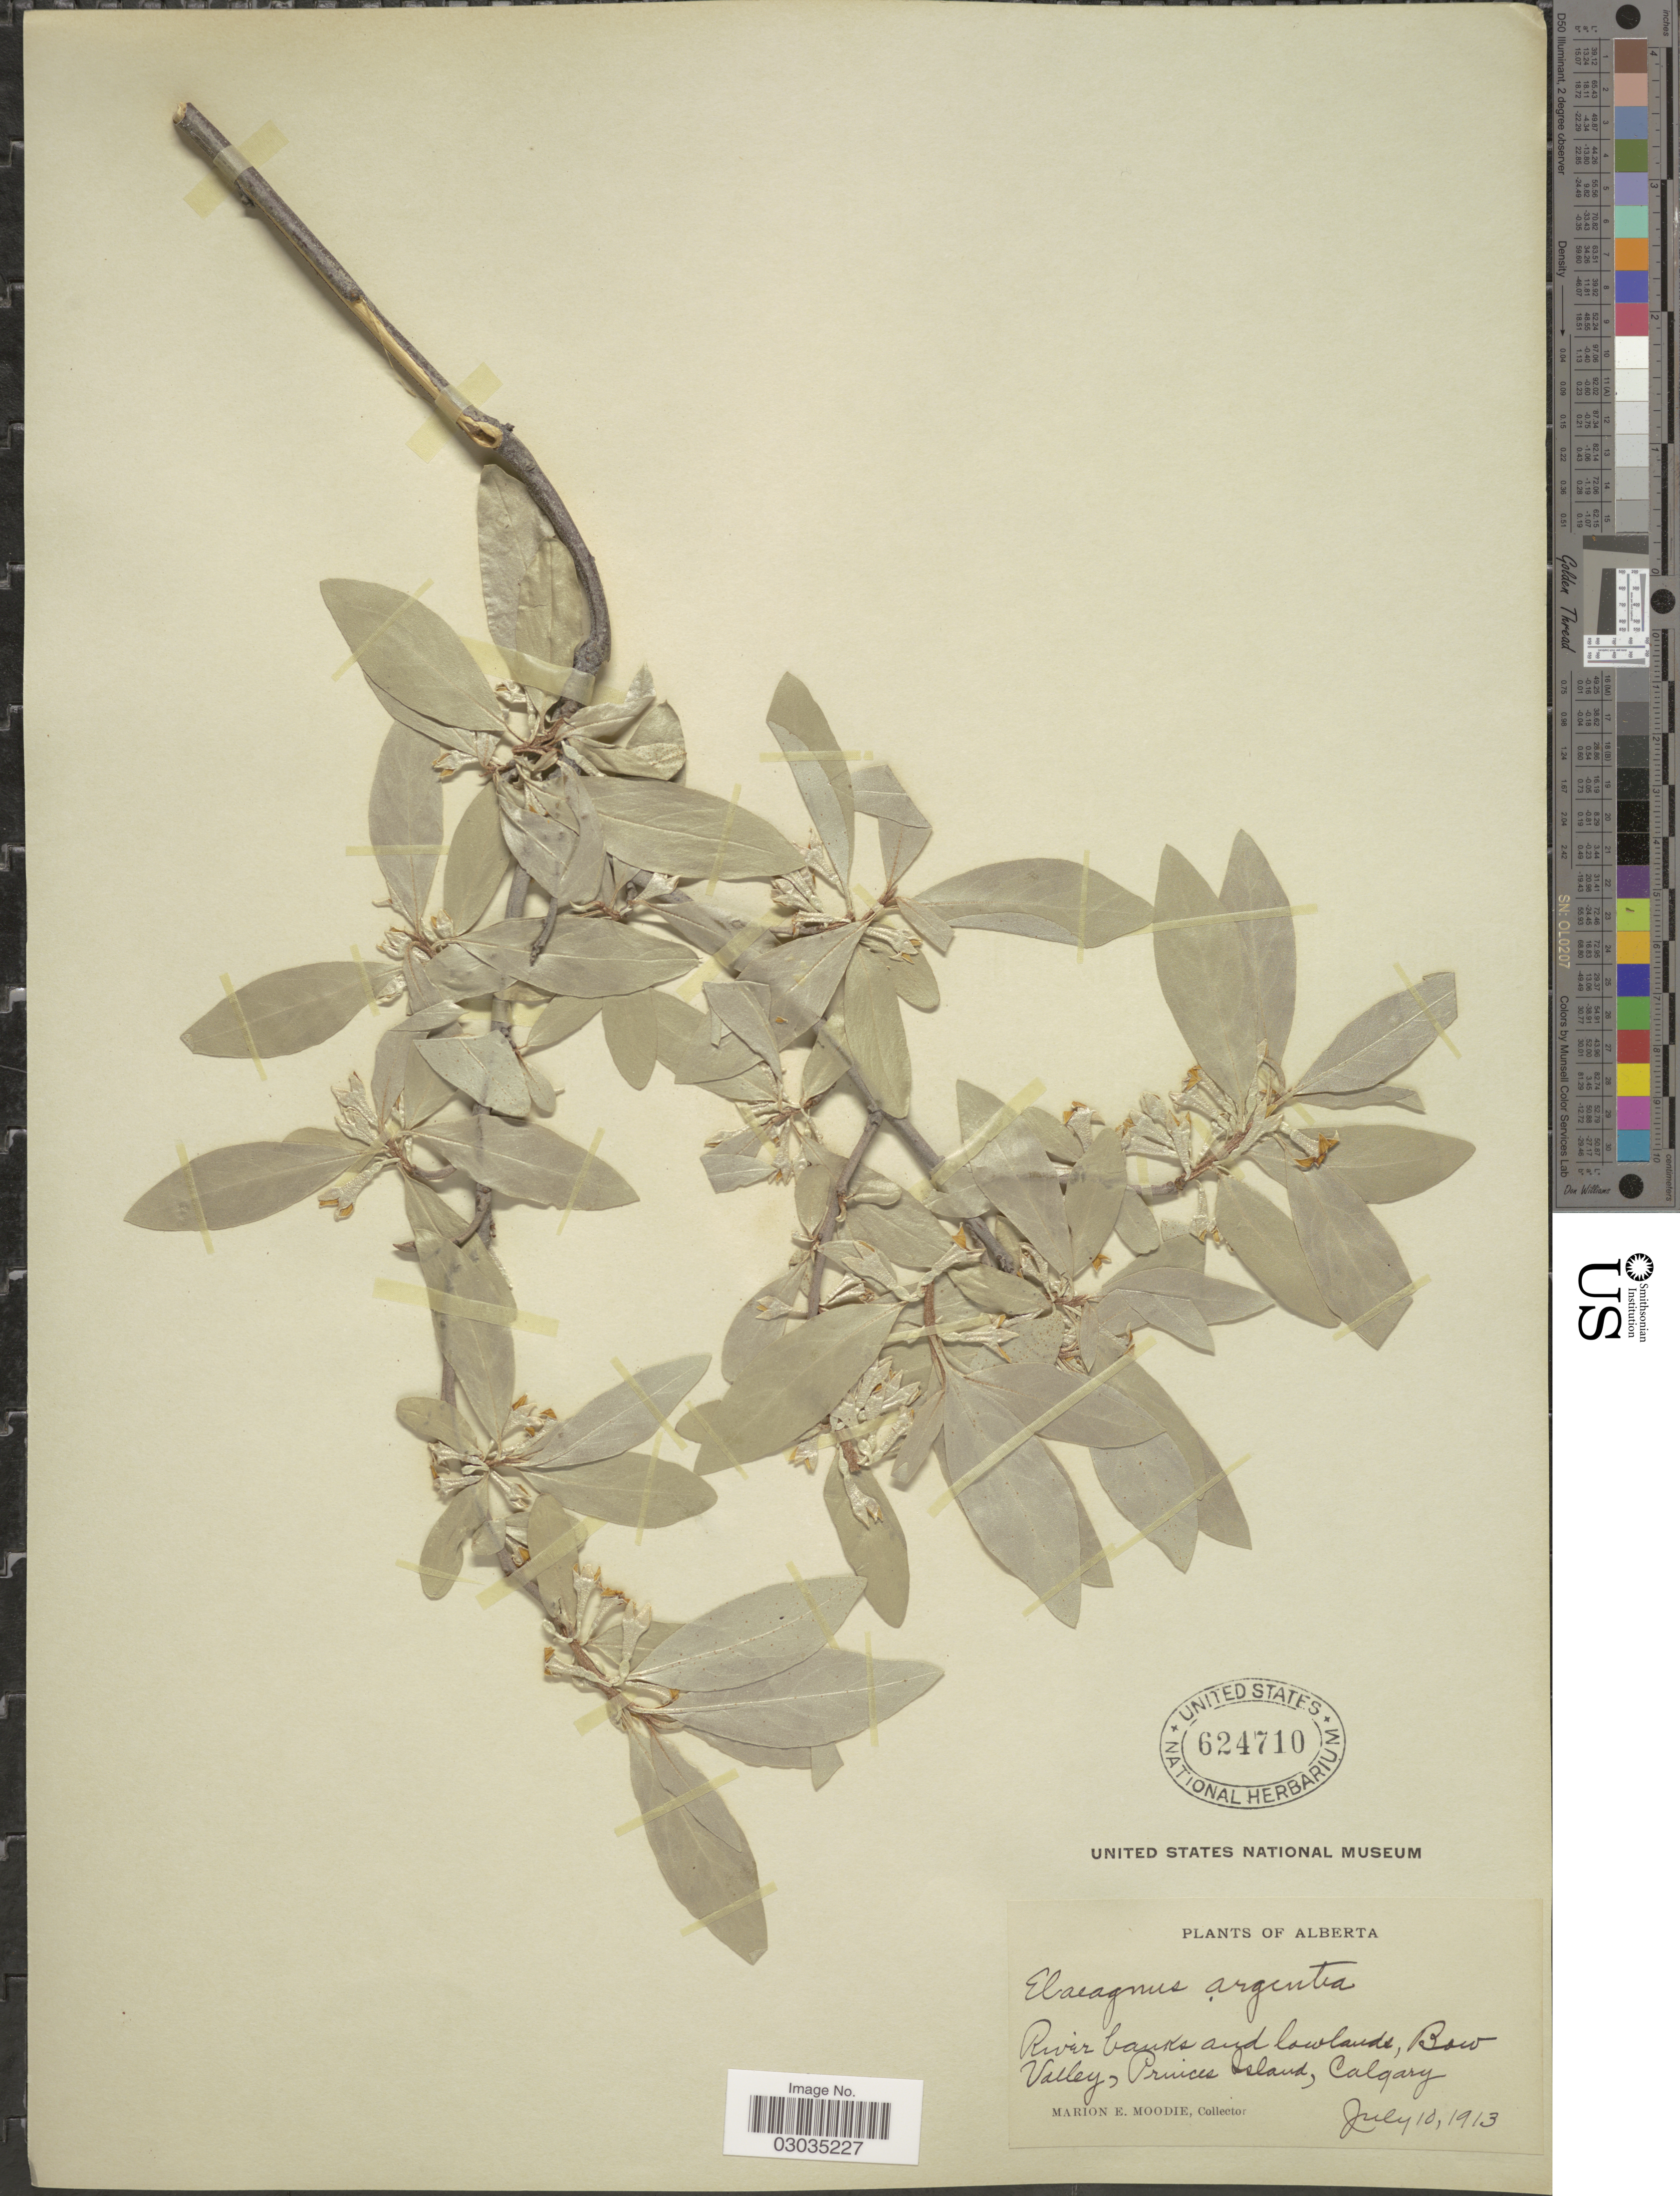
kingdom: Plantae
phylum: Tracheophyta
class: Magnoliopsida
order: Rosales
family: Elaeagnaceae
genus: Elaeagnus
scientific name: Elaeagnus commutata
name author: Bernh. ex Rydb.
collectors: M. E. Moodie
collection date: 1913-07-10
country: Canada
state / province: Alberta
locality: River banks and lowlands, Bow Valley, Prince Island, Calgary.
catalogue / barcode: US 624710